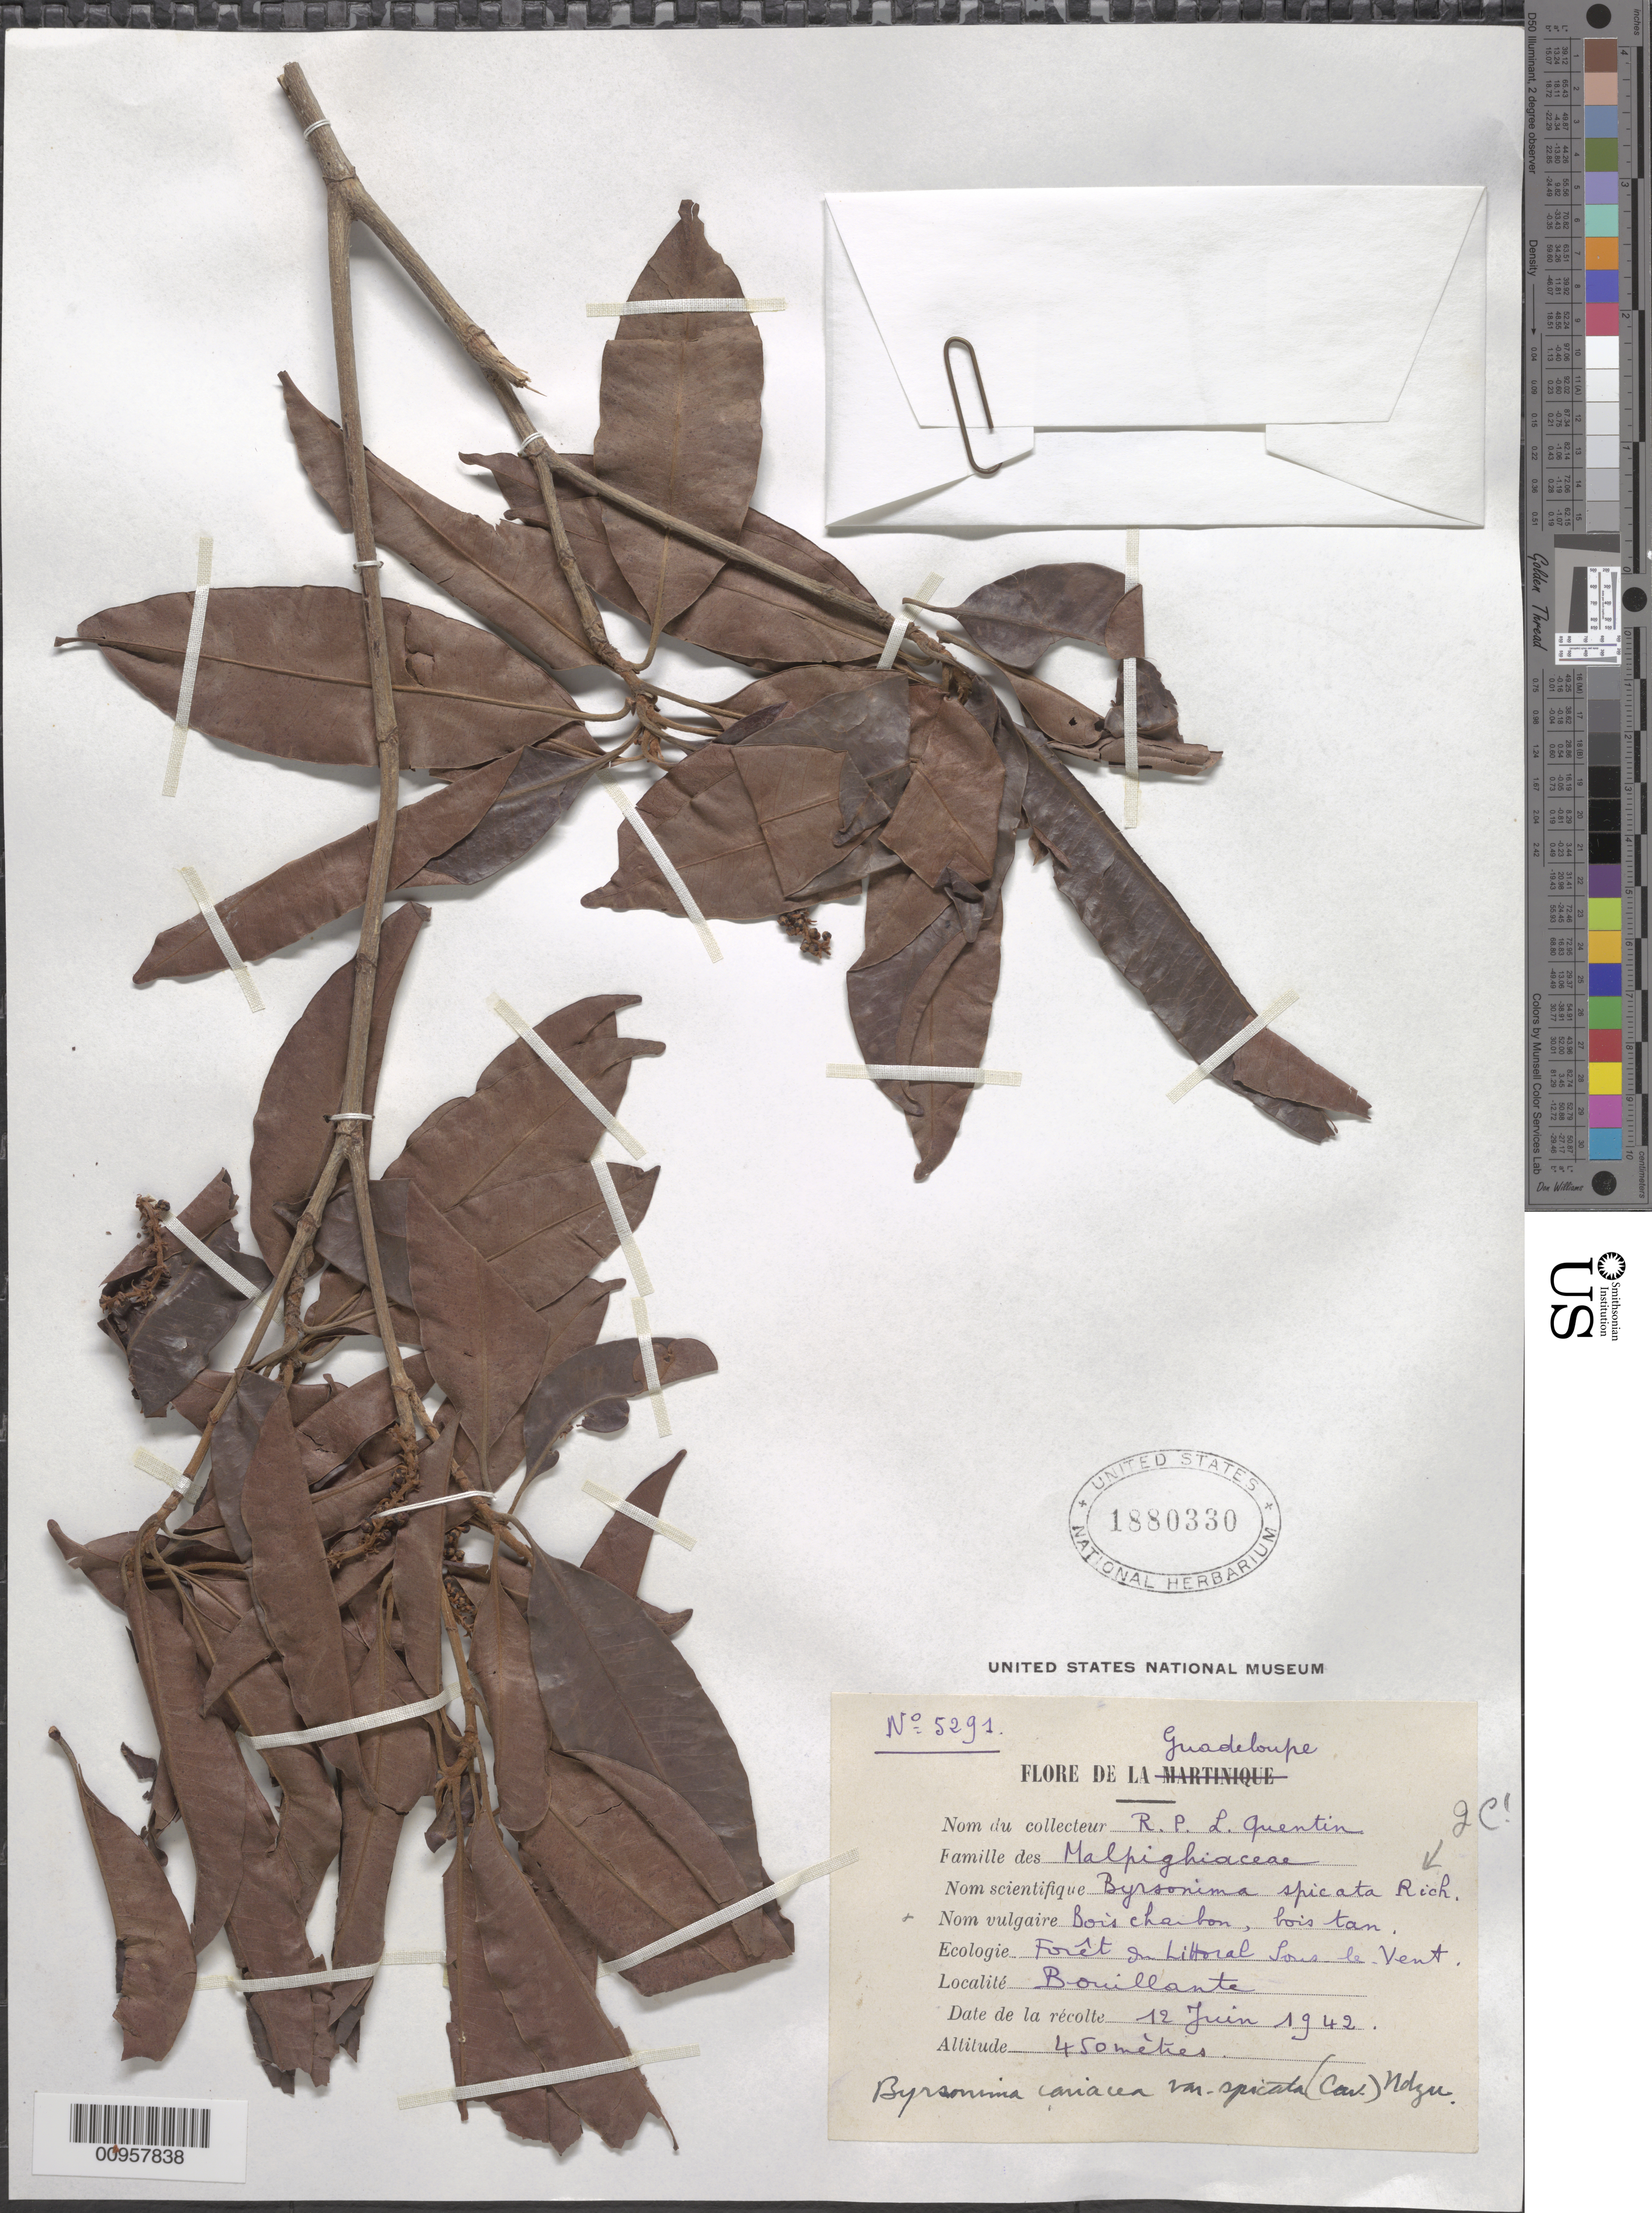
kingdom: Plantae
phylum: Tracheophyta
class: Magnoliopsida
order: Malpighiales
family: Malpighiaceae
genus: Byrsonima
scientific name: Byrsonima spicata (Cav.) DC.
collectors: H. Stehlé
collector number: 5291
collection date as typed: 12 Jun 1942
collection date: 1942-06-12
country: Guadeloupe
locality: Bouillante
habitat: Forêt du littoral sous le vent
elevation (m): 450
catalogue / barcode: US 1880330